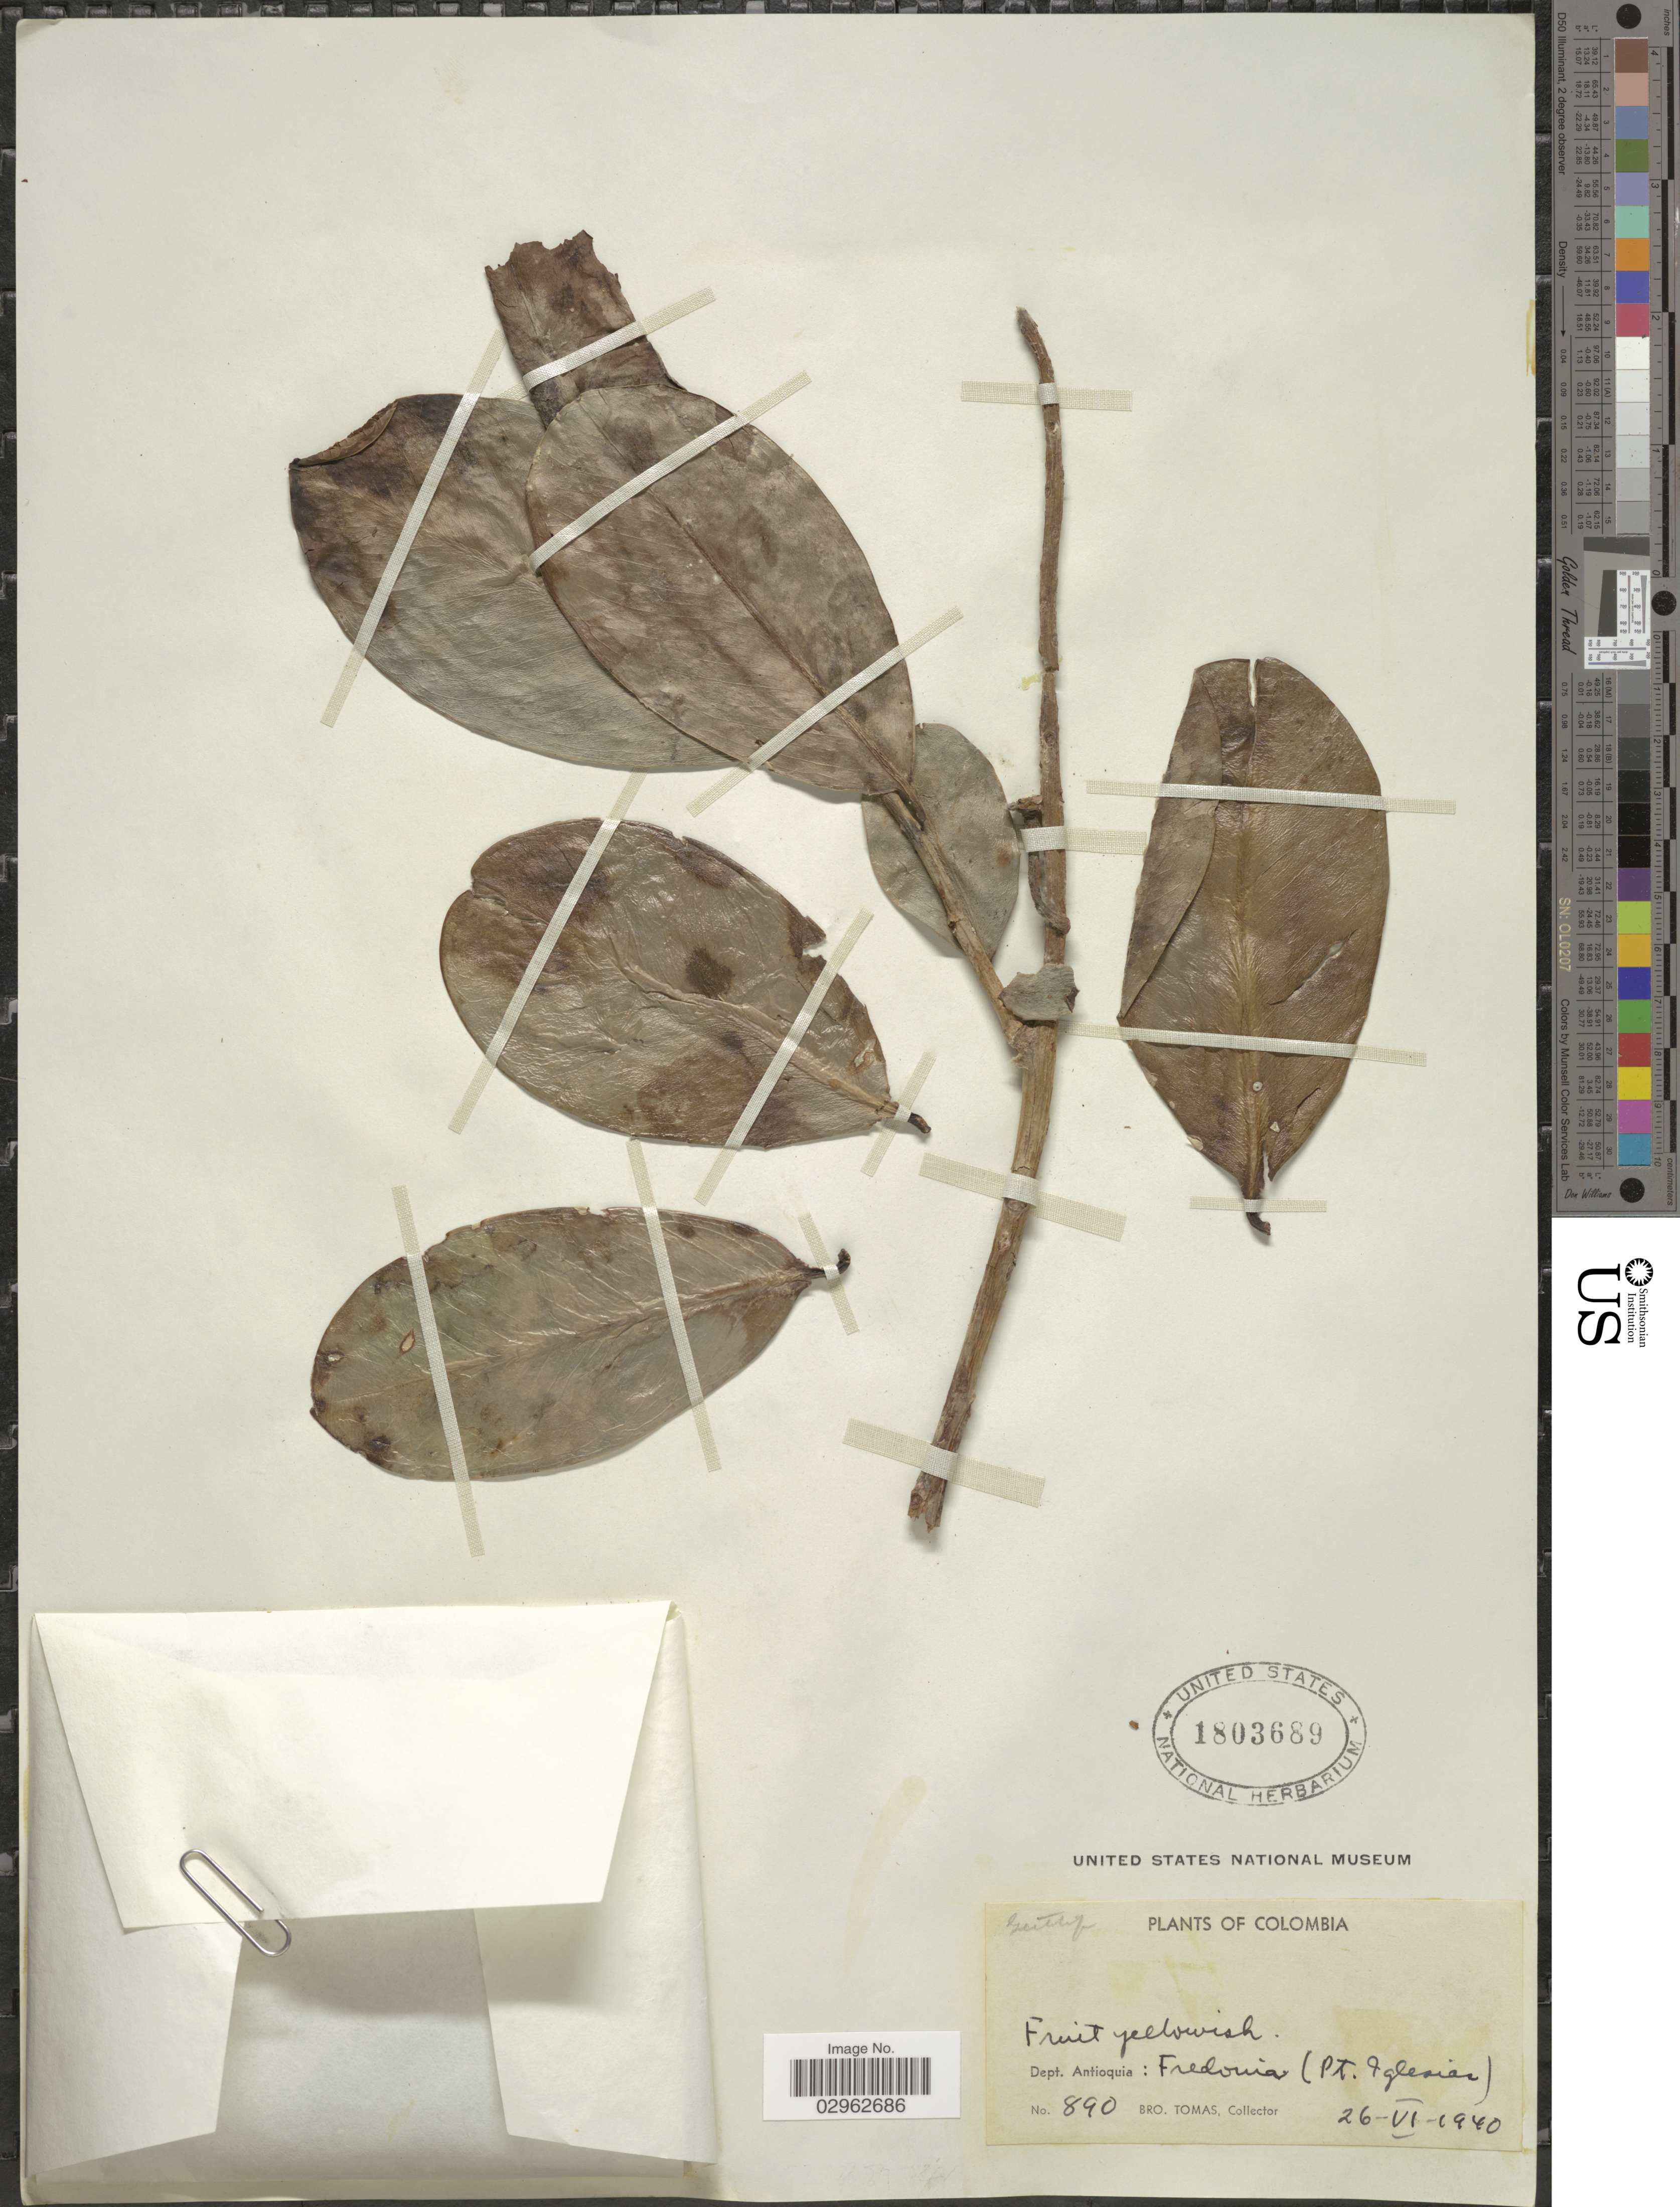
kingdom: Plantae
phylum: Tracheophyta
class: Magnoliopsida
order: Malpighiales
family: Clusiaceae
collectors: B. Tomas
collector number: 890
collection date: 1940-06-26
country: Colombia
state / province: Antioquia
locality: Dept. Antioquia: Fredonia (Pt. Iglesias).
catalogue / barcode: US 1803689